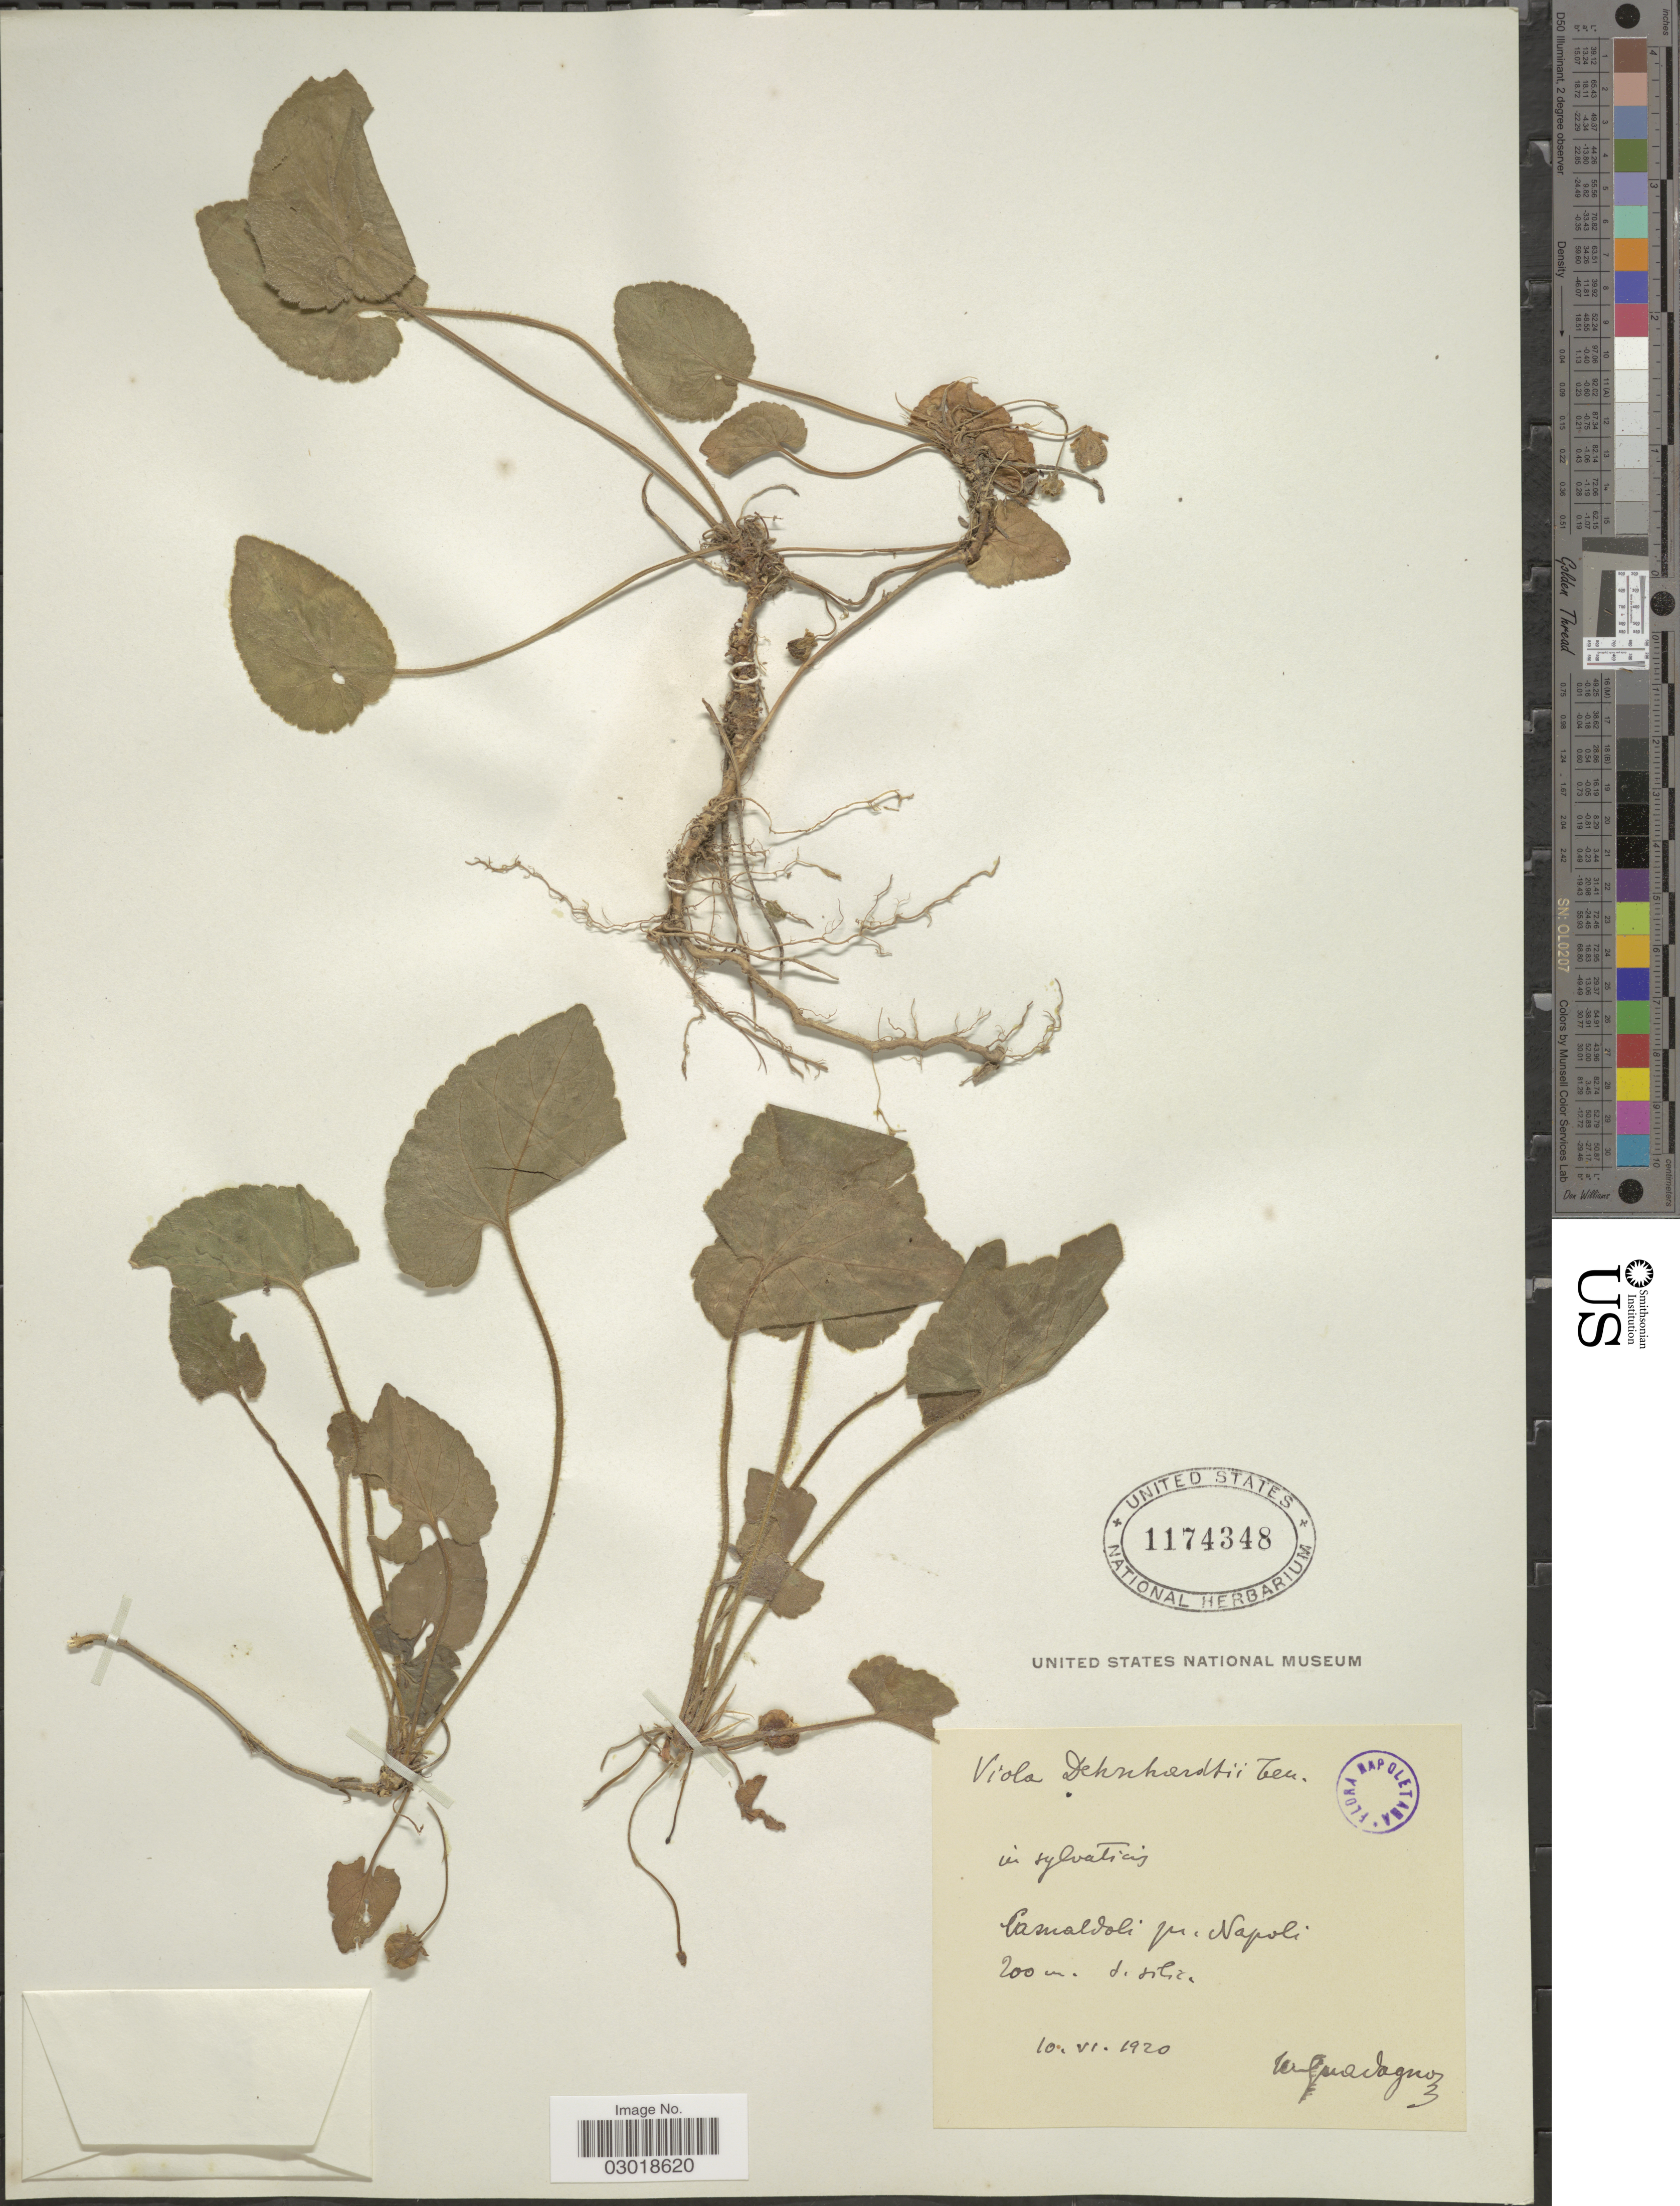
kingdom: Plantae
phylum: Tracheophyta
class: Magnoliopsida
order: Malpighiales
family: Violaceae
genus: Viola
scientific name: Viola dehnhardtii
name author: Ten.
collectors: Urguadagnoz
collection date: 1920-06-10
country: Italy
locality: Camaldoli pr. Napoli.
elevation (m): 200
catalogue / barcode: US 1174348